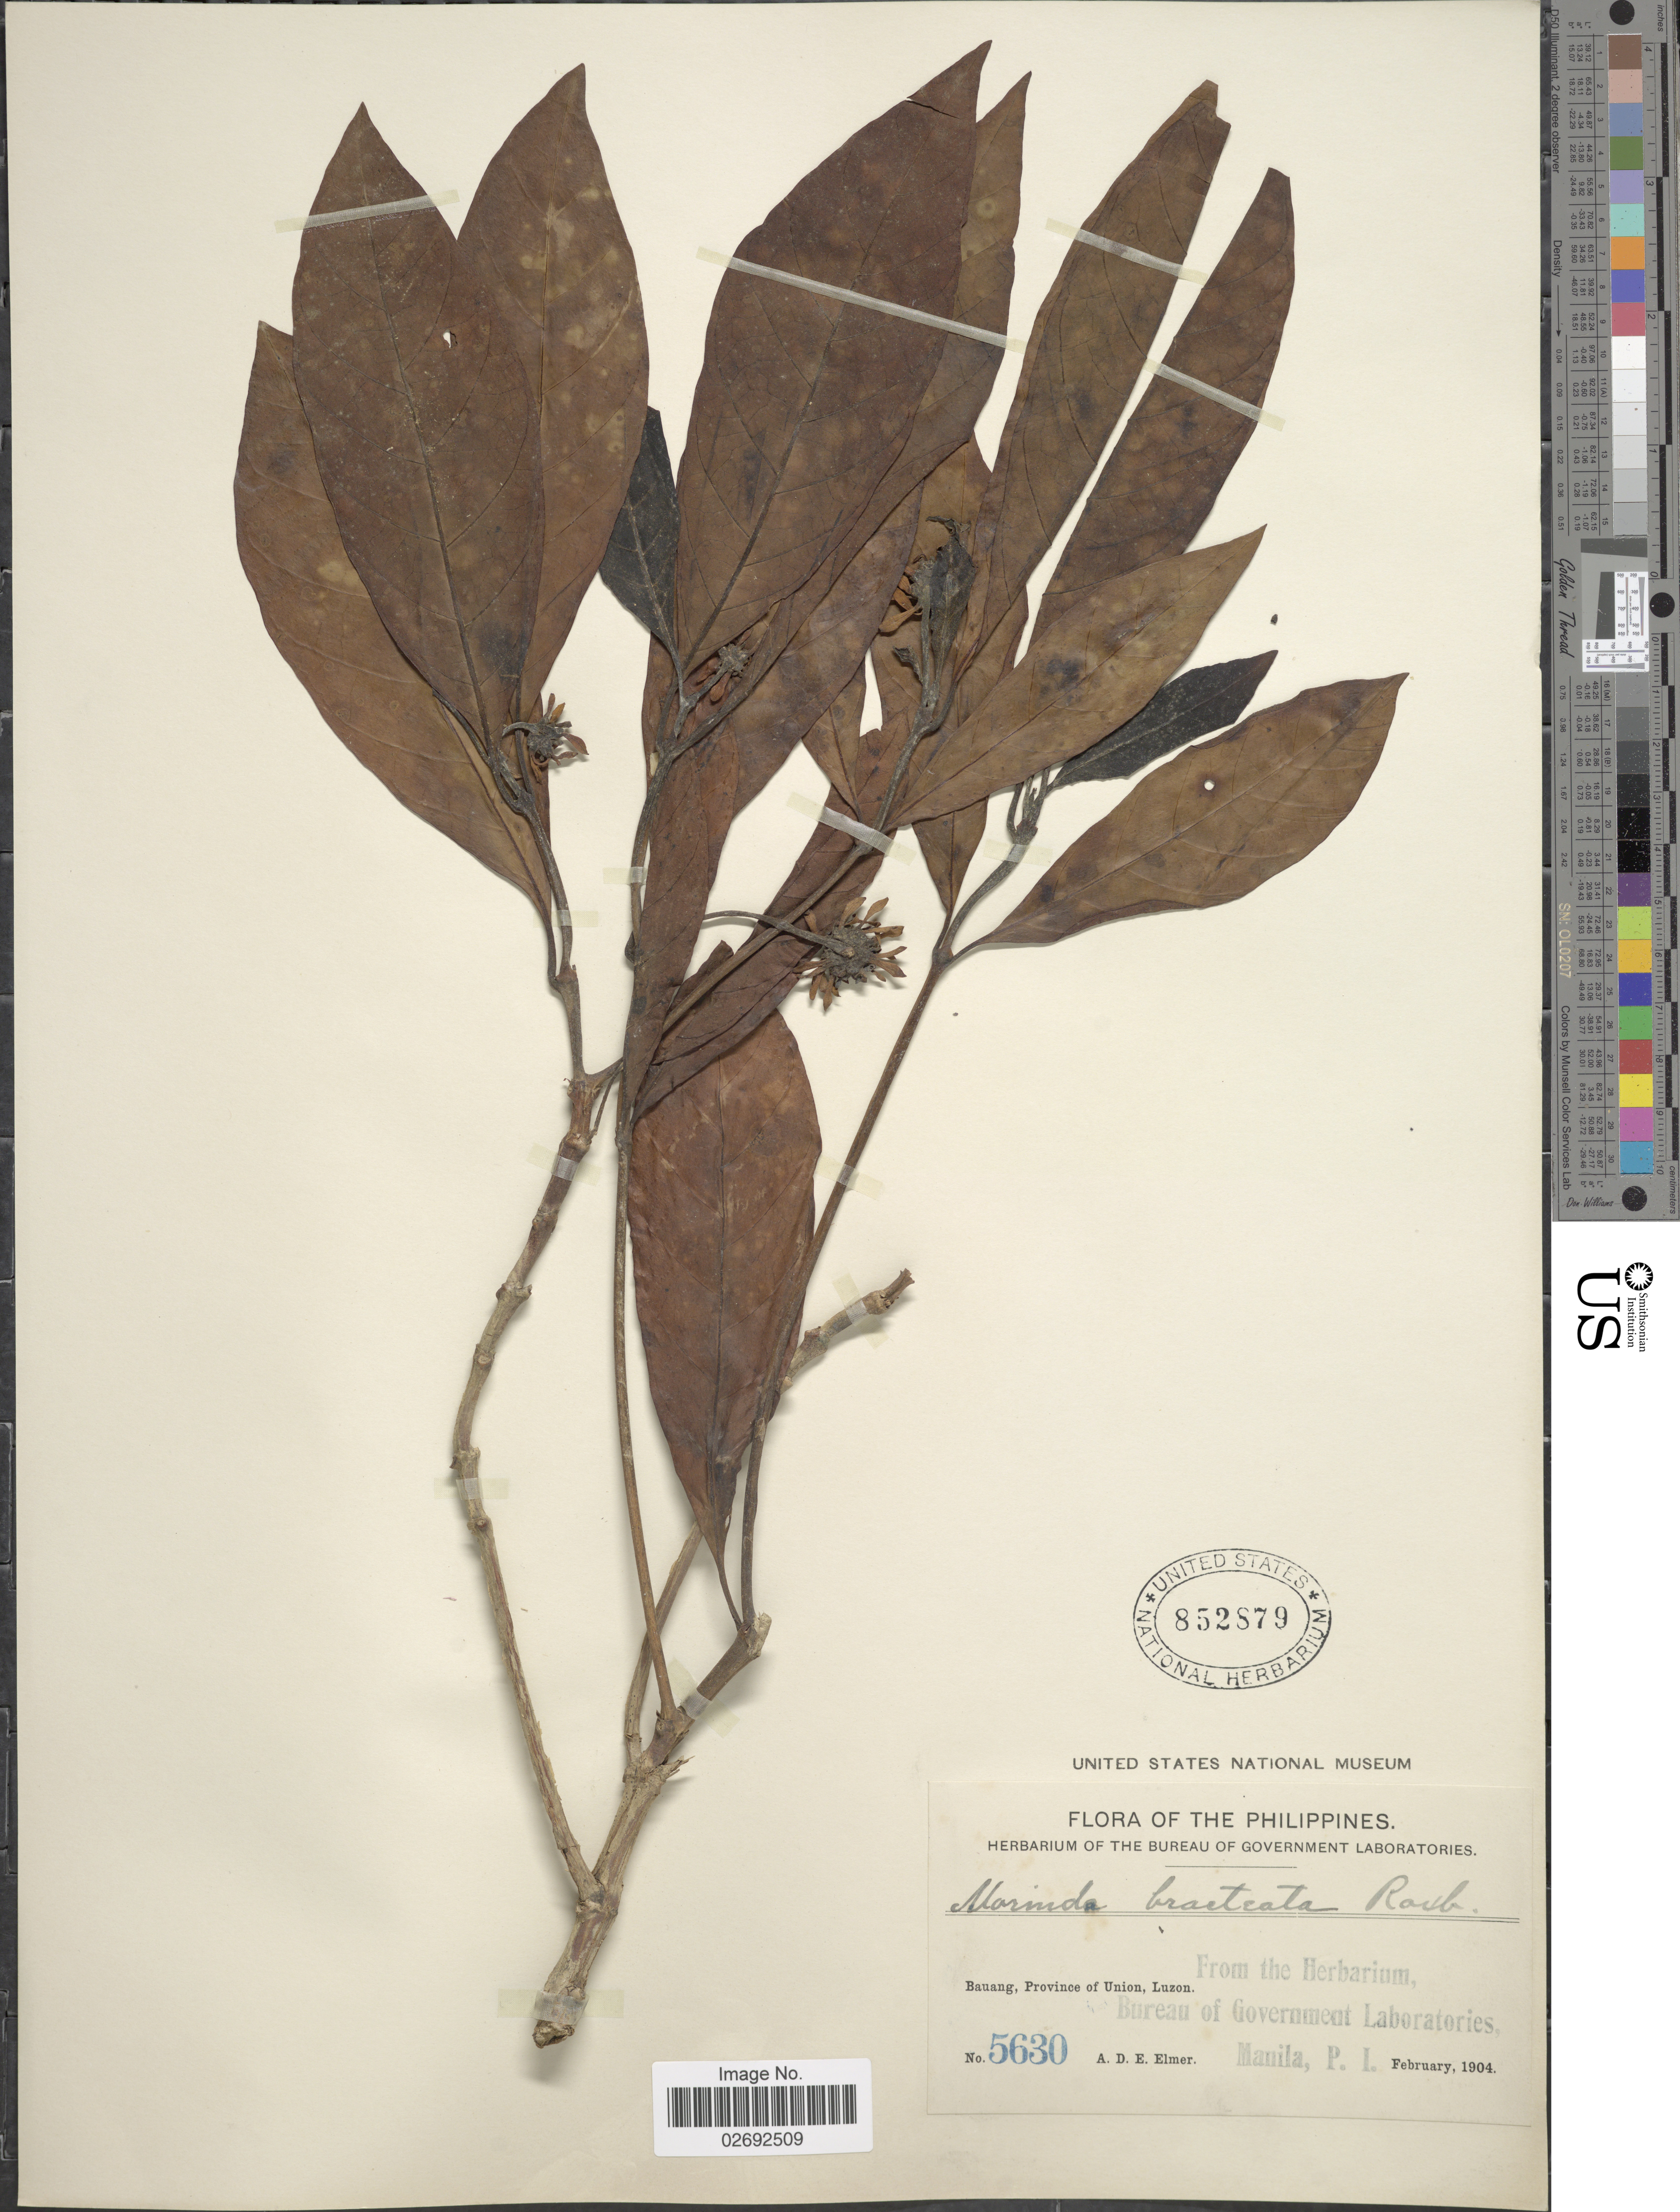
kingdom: Plantae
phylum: Tracheophyta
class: Magnoliopsida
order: Gentianales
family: Rubiaceae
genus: Morinda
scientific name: Morinda bracteata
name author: Roxb.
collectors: A. D. E. Elmer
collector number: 5630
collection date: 1904-02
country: Philippines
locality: Bauang, Province of Union, Luzon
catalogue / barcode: US 852879